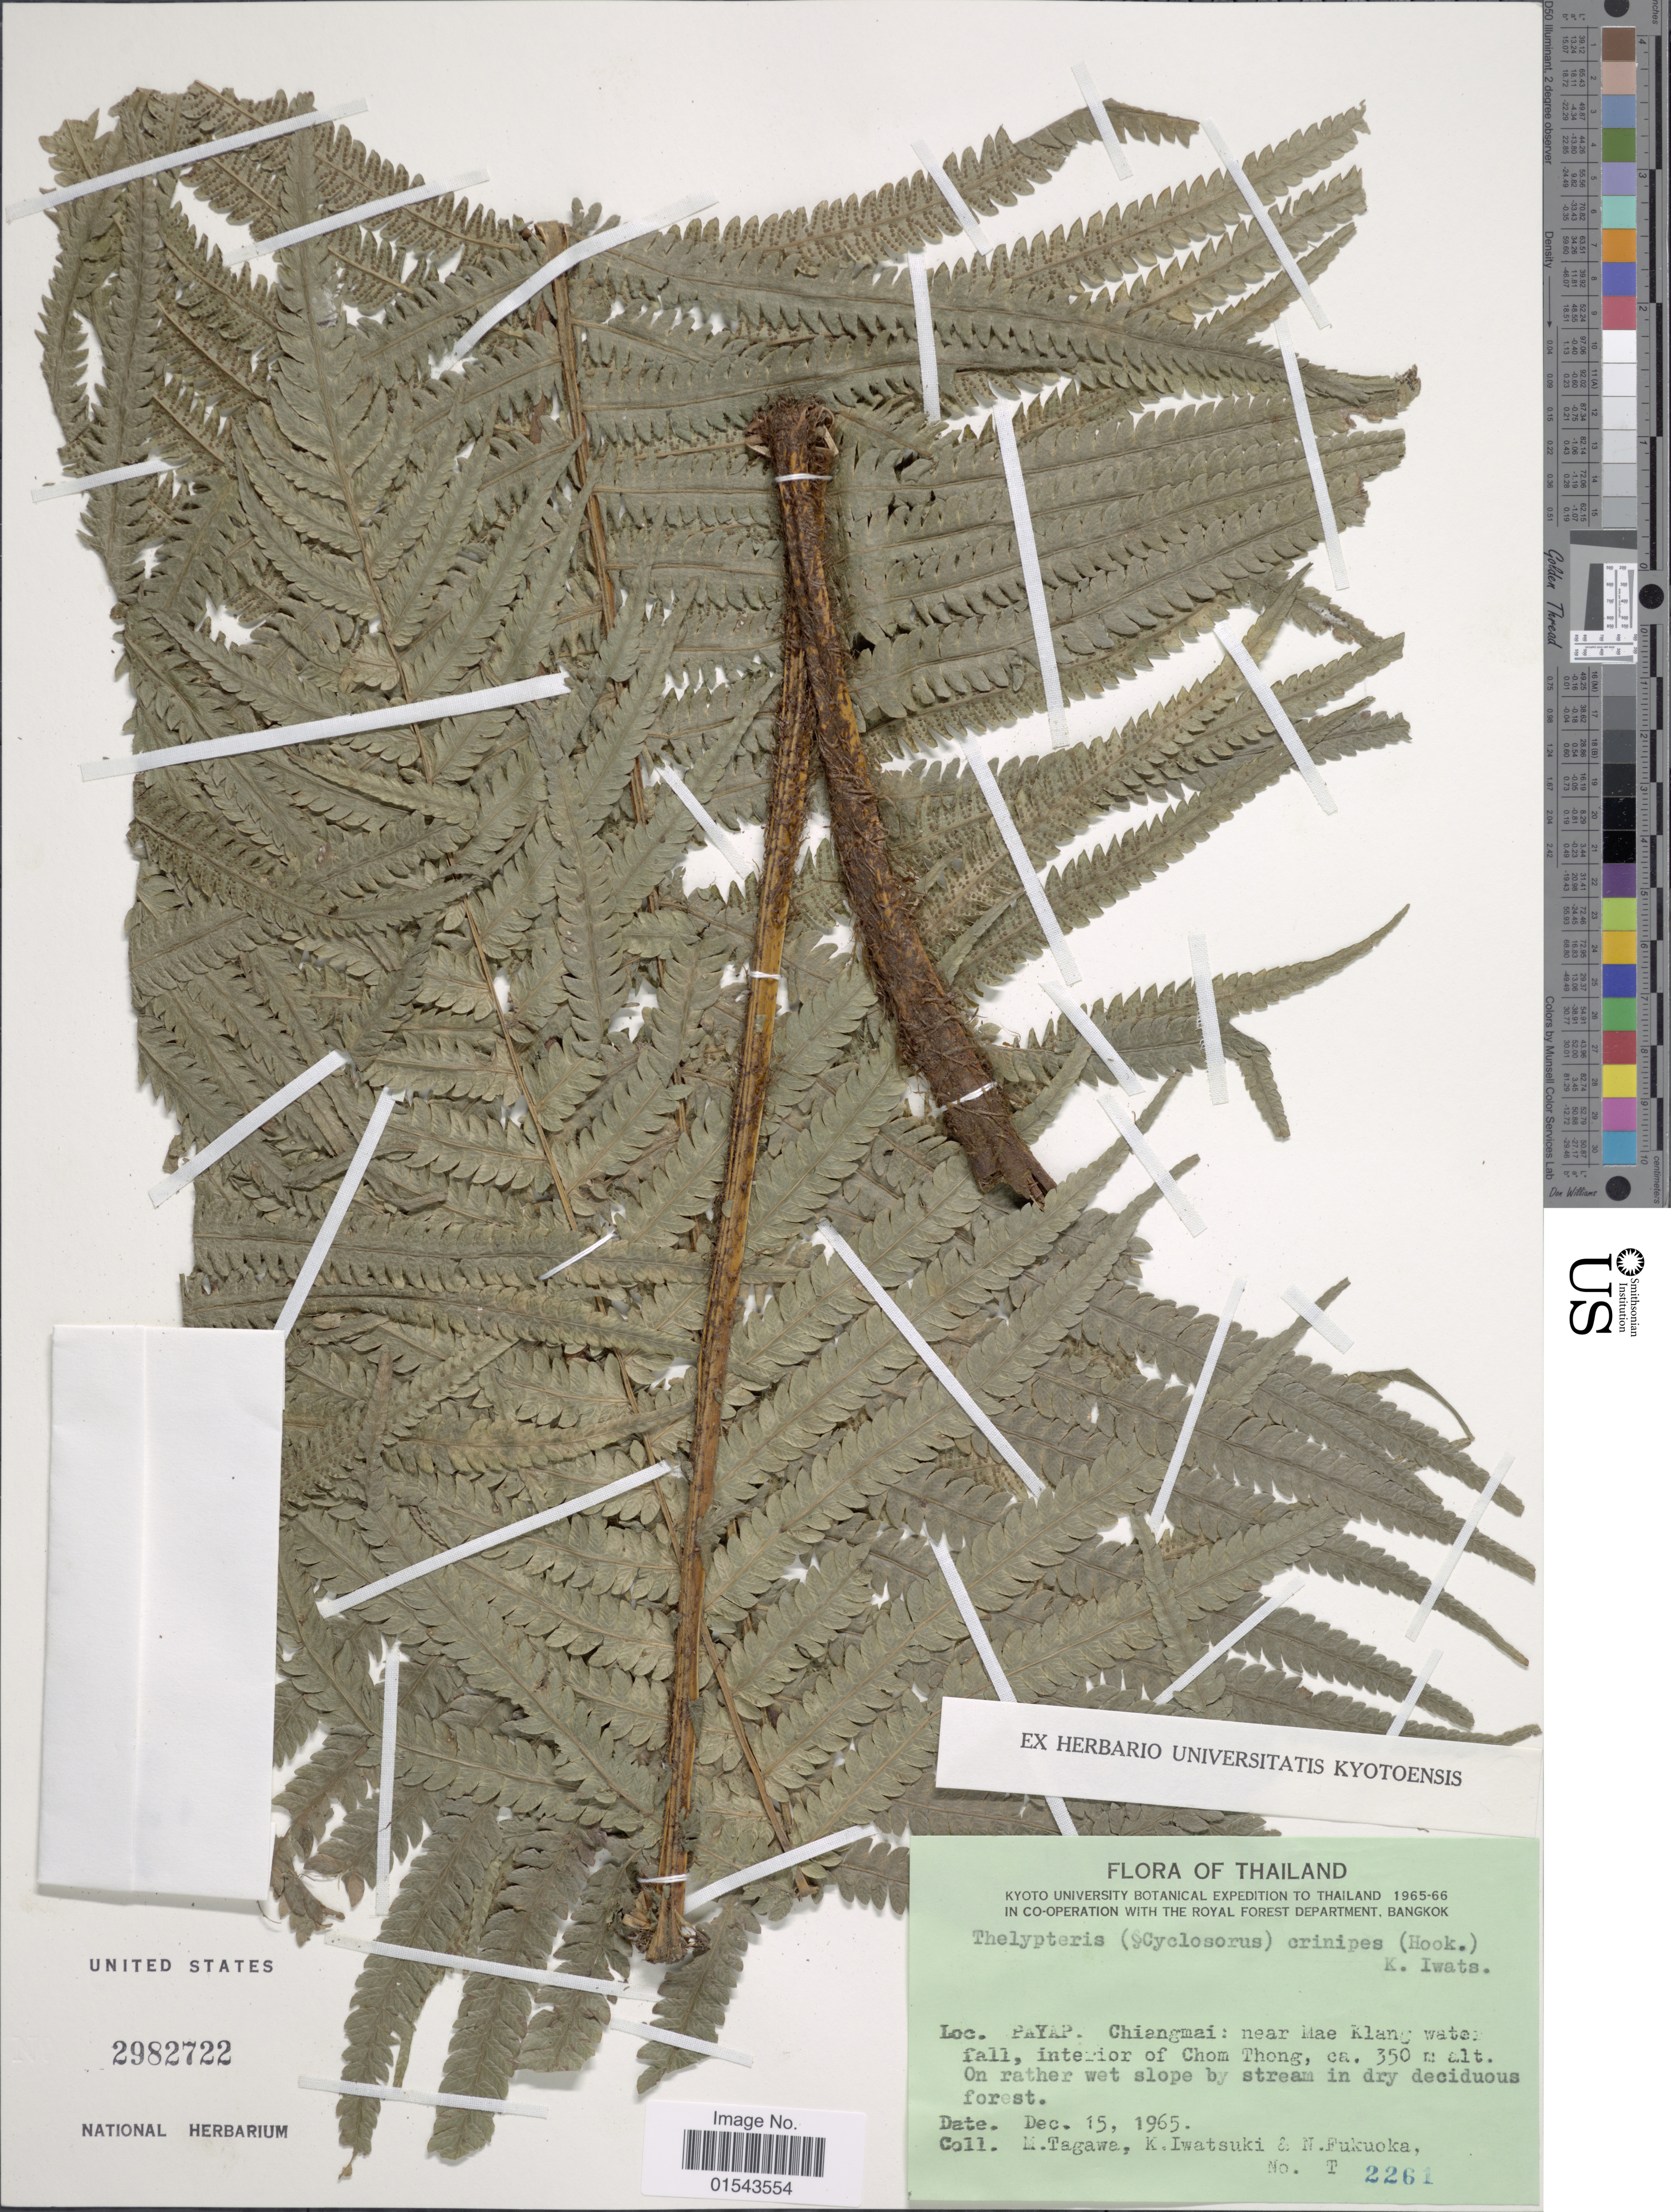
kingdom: Plantae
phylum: Tracheophyta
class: Polypodiopsida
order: Polypodiales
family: Thelypteridaceae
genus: Christella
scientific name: Christella crinipes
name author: (Hook.) Holttum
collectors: M. Tagawa, K. Iwatsuki & N. Fukuoka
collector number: T 2261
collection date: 1965-12-15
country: Thailand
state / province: Chiang Mai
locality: Payap. Chiangmai: near Mae Klang water dall, interior of Chom Thong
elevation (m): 350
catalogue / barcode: US 2982722